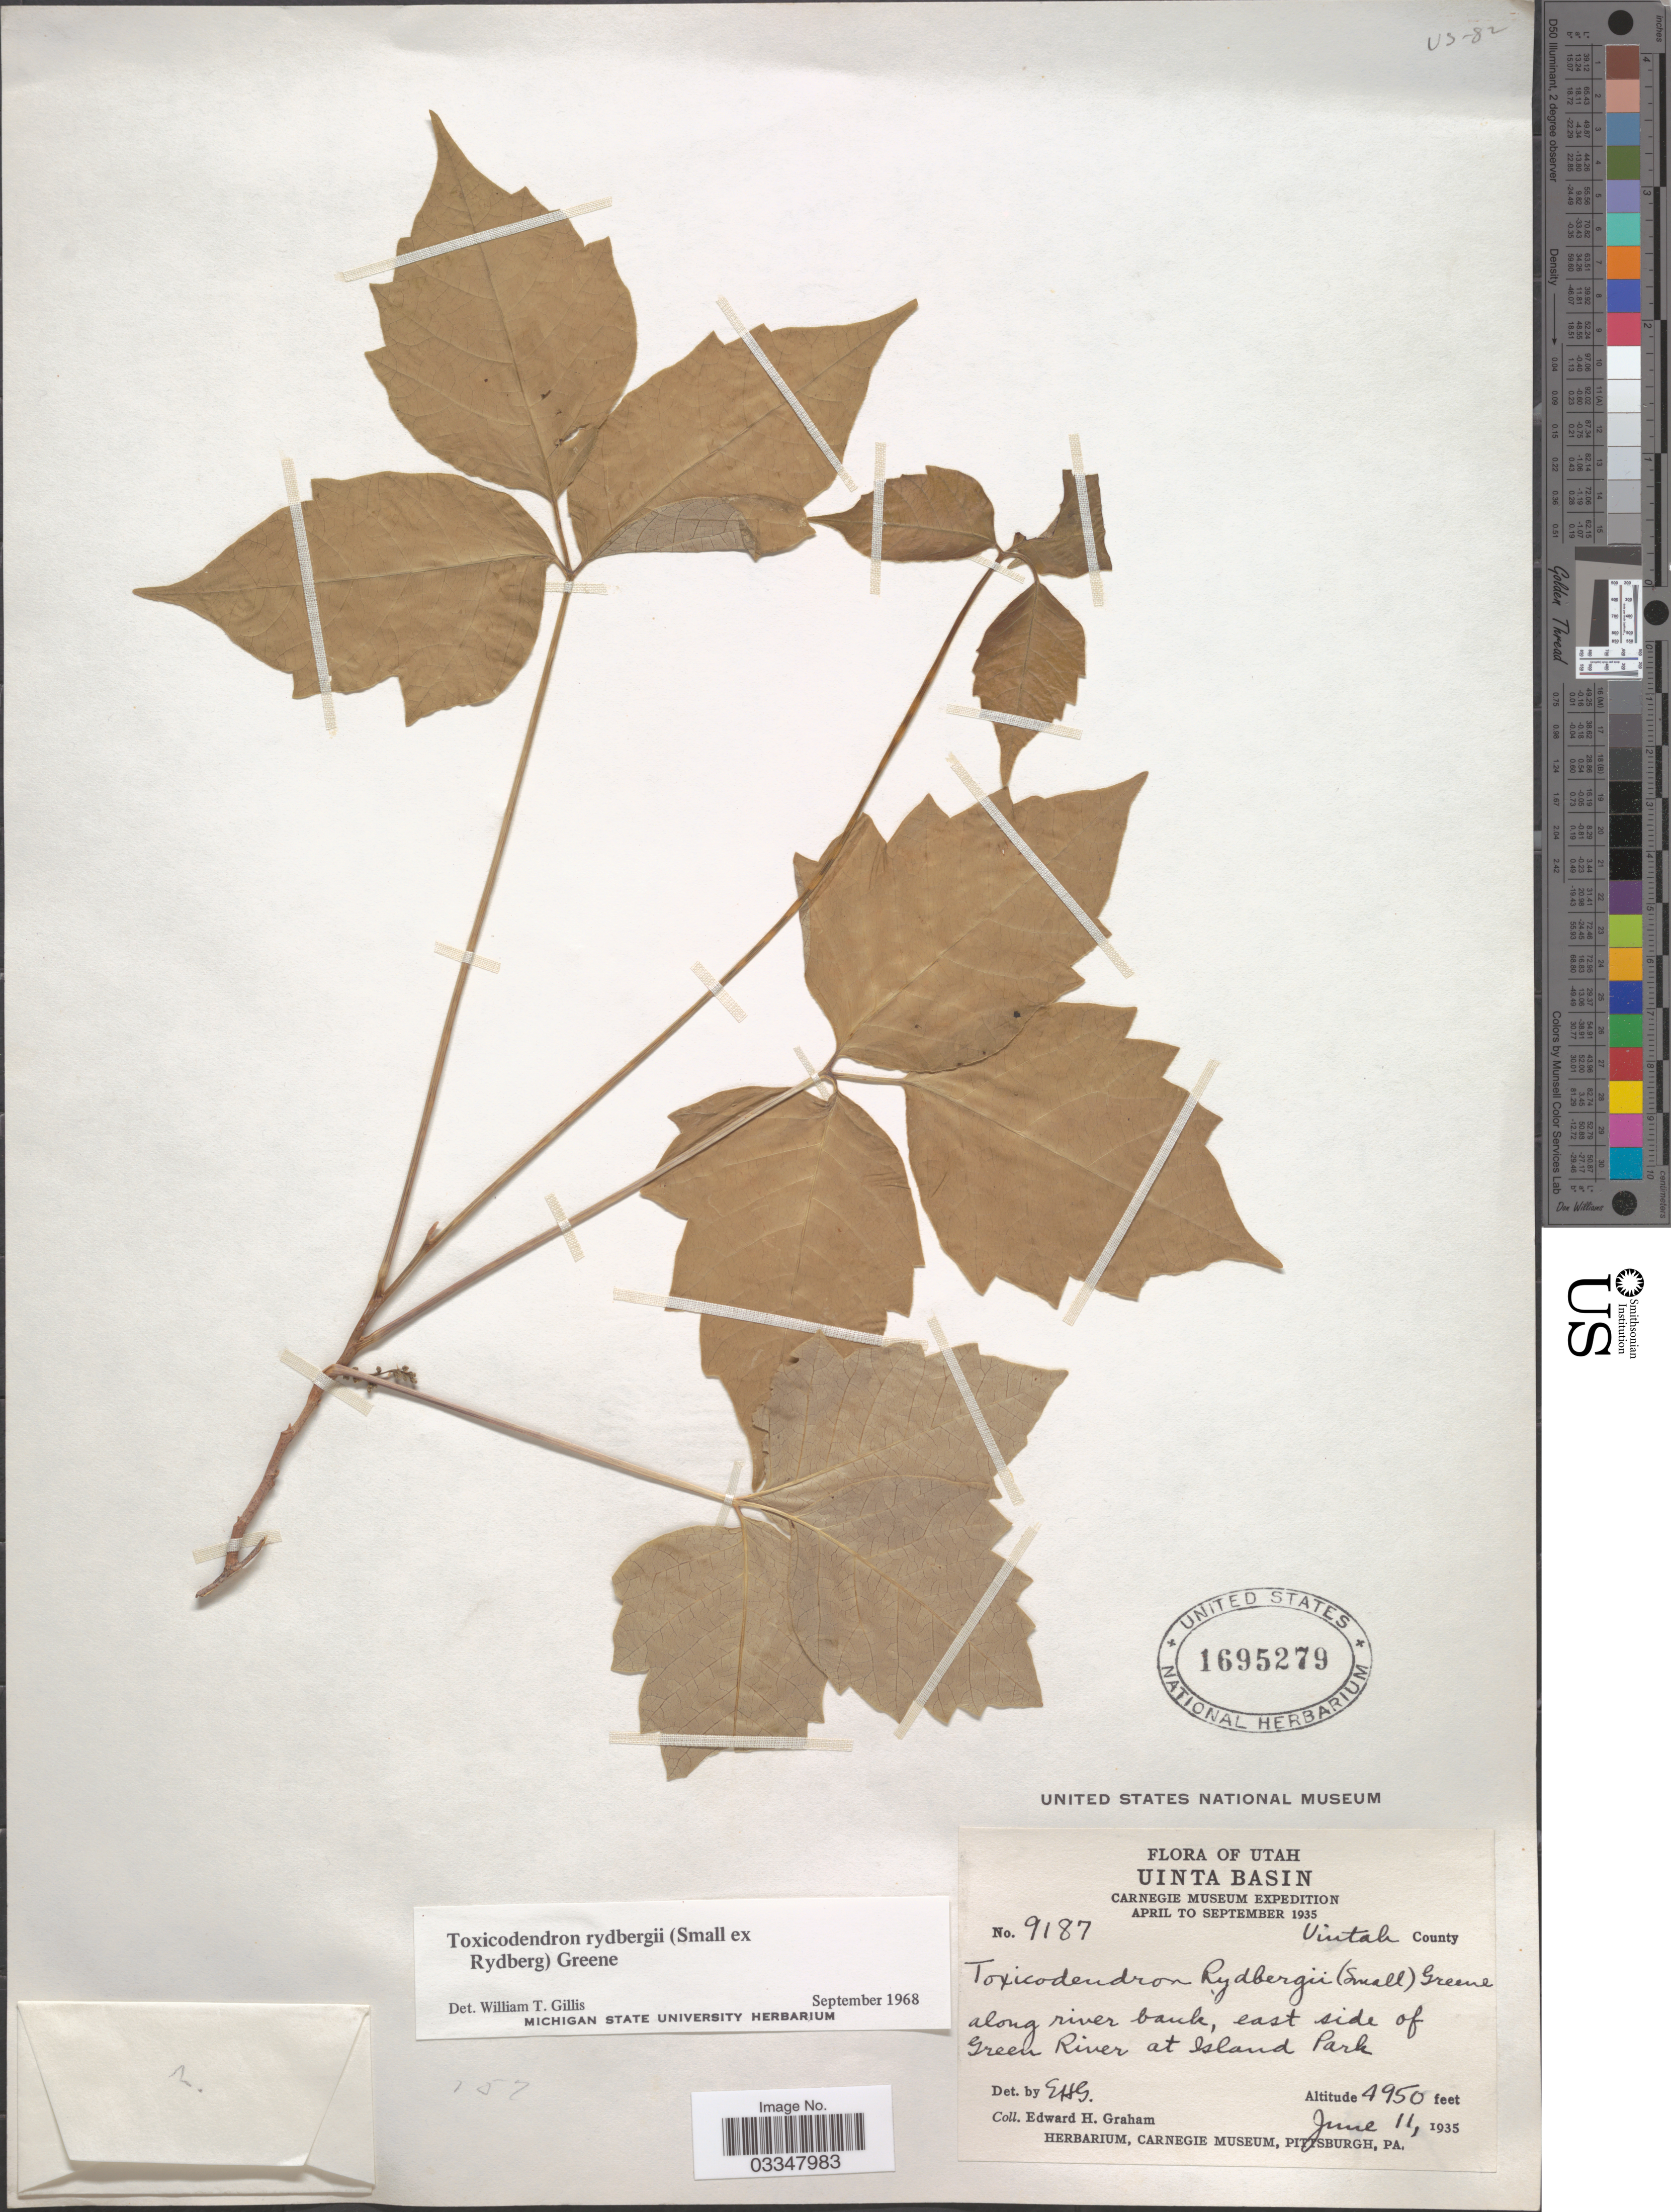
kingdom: Plantae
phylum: Tracheophyta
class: Magnoliopsida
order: Sapindales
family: Anacardiaceae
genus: Toxicodendron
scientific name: Toxicodendron radicans subsp. rydbergii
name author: (Small & Rydb.) Á. Löve & D. Löve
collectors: E. H. Graham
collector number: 9187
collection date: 1935-06-11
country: United States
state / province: Utah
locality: Uinta Basin. Uintah County. Along river bank, east side of Green River at Island Park.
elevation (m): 1509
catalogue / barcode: US 1695279